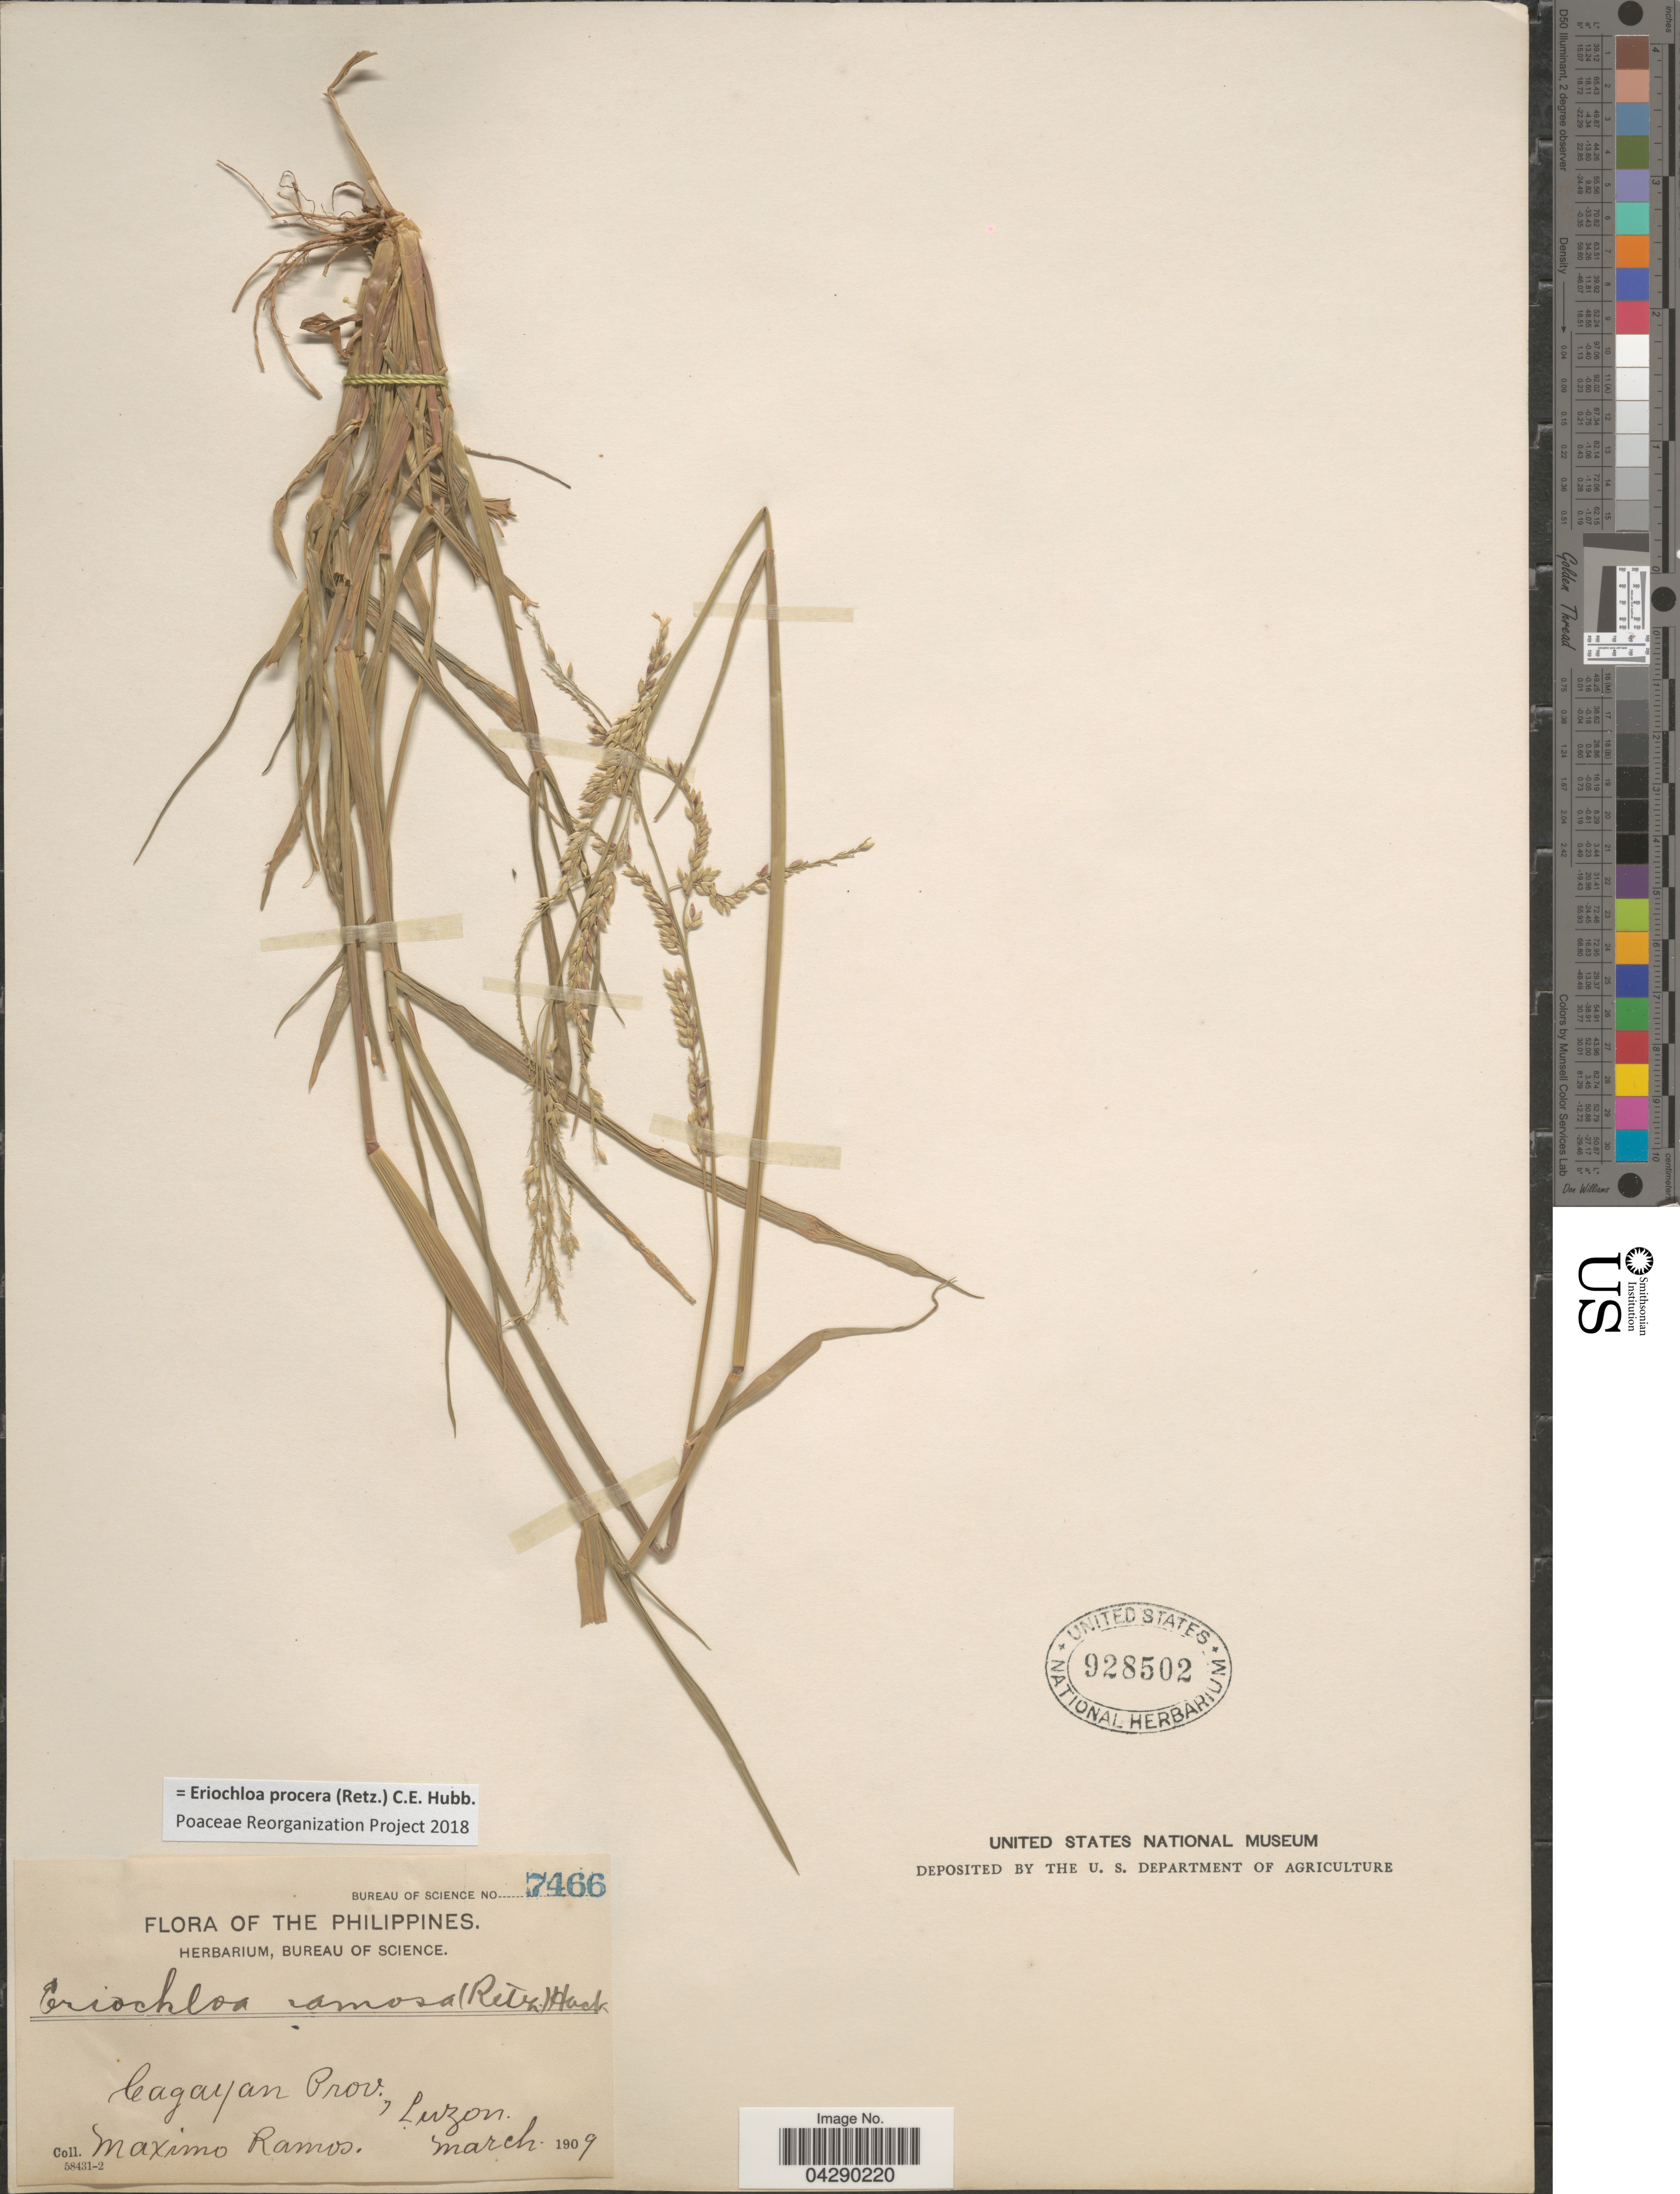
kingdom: Plantae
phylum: Tracheophyta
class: Liliopsida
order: Poales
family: Poaceae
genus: Eriochloa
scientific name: Eriochloa procera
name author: (Retz.) C.E. Hubb.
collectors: M. Ramos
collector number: Burea of Science 7466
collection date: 1909-03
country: Philippines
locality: Cagayan Prov., Luzon.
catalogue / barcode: US 928502